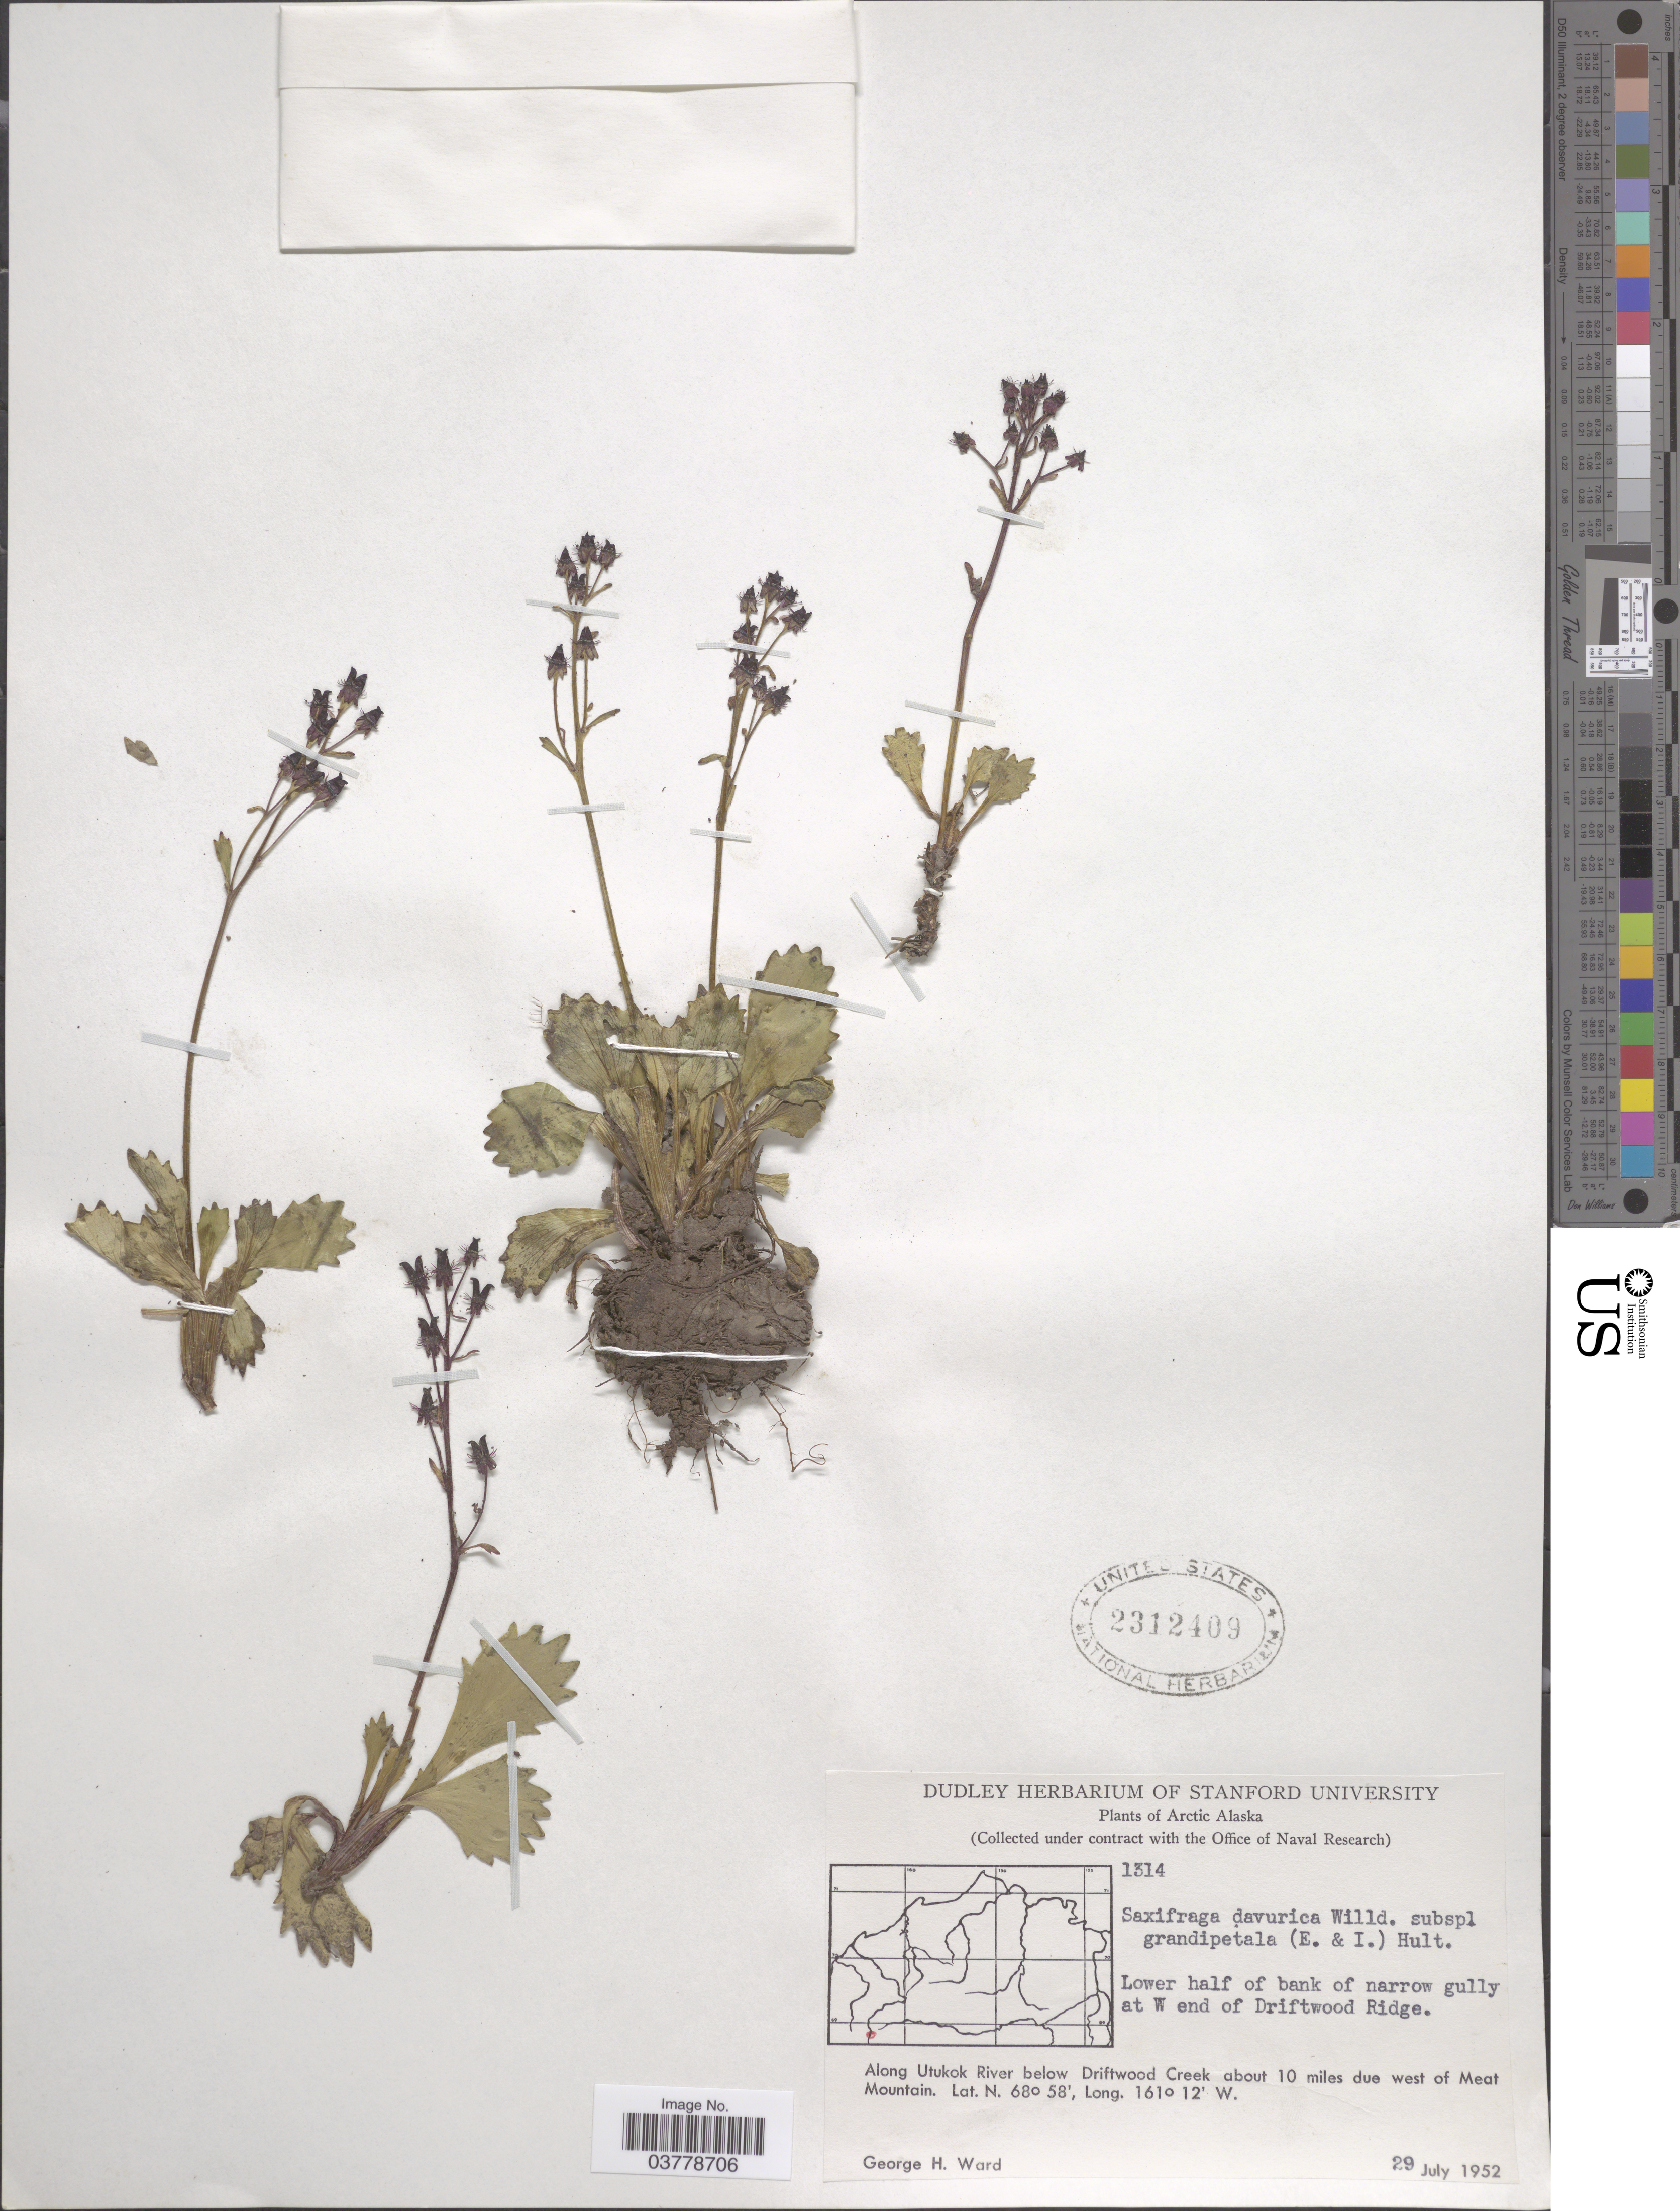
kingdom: Plantae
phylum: Tracheophyta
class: Magnoliopsida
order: Saxifragales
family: Saxifragaceae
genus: Micranthes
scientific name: Micranthes calycina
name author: (Sternb.) Gornall & H. Ohba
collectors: G. H. Ward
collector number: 1314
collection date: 1952-07-29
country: United States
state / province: Alaska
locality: Arctic Alaska. Lower half of bank of narrow glly at W end of Driftwood Ridge. Along Utukok River below Driftwood Creek about 10 miles due west of Meat Mountain.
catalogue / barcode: US 2312409